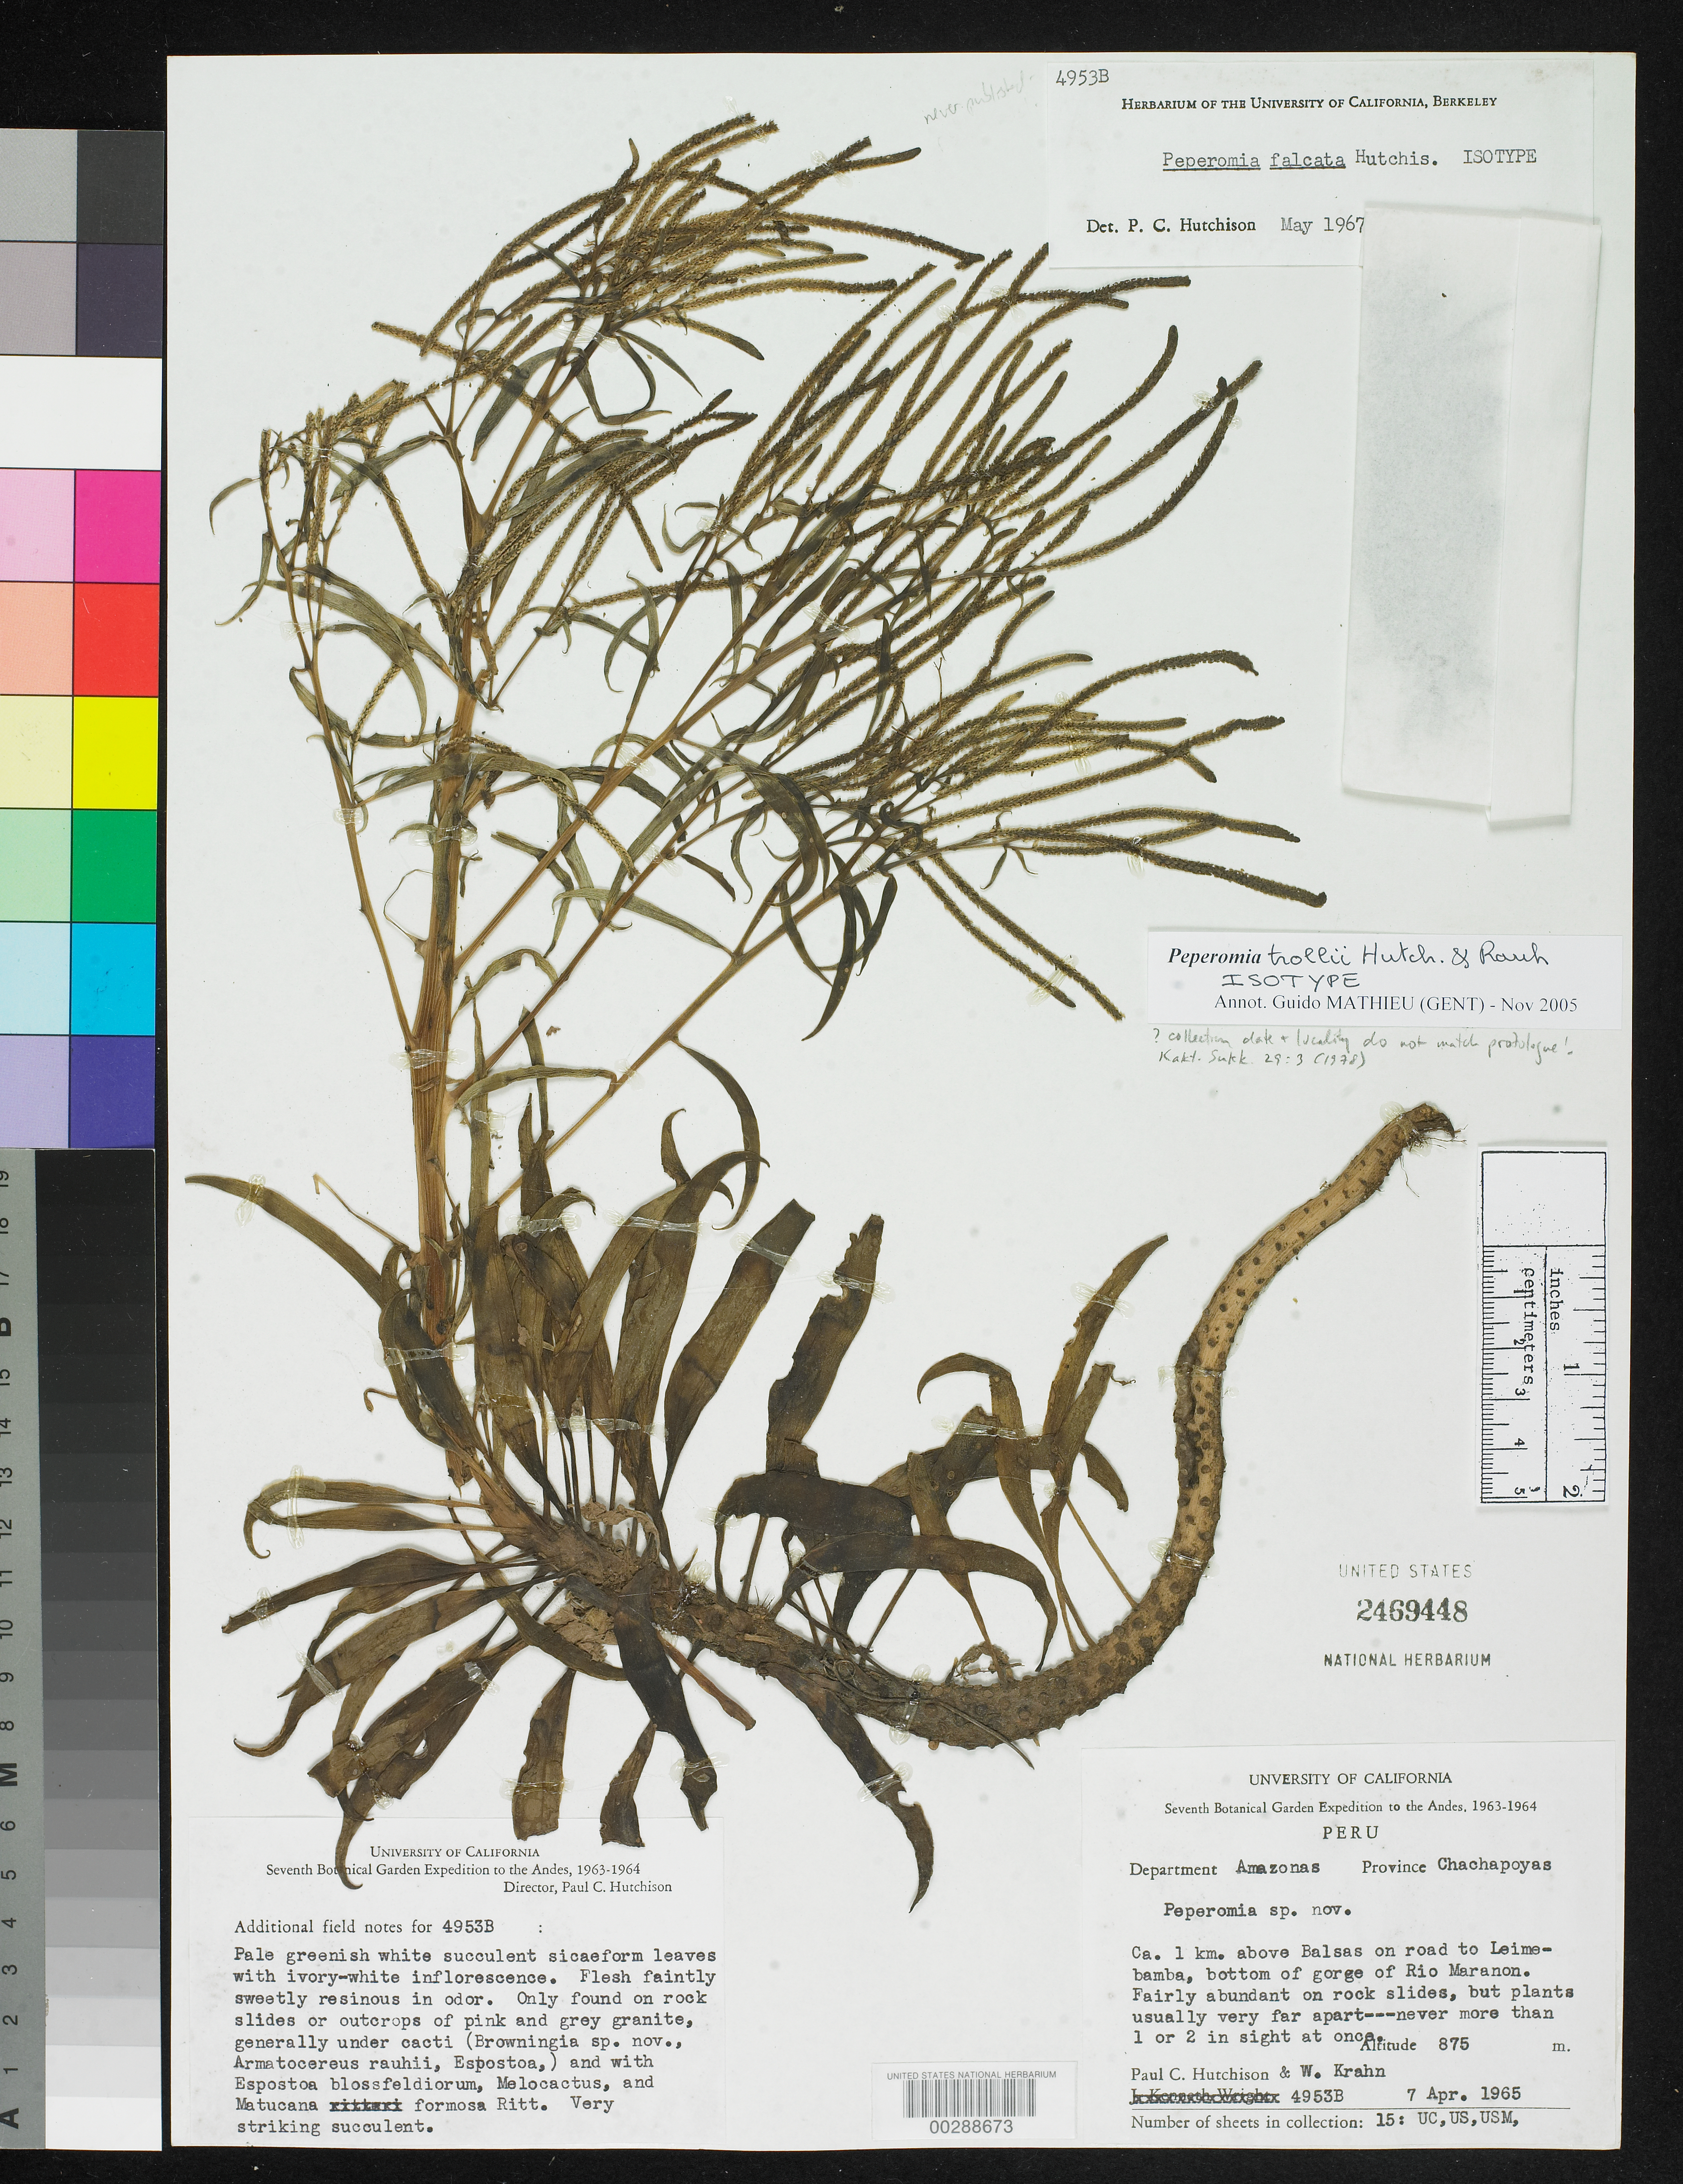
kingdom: Plantae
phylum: Tracheophyta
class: Magnoliopsida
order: Piperales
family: Piperaceae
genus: Peperomia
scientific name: Peperomia trollii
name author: Hutchison & Rauh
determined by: Mathieu, Guido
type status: Possible Isotype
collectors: P. C. Hutchison & W. Krahn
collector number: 4953B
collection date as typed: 07 Apr 1965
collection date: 1965-04-07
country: Peru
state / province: Amazonas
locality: Dept. Amazonas; Prov. Chachapoyas. Ca. 1 km above Balsas on road to Leimebamba, bottom of gorge of Rio maranon.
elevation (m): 875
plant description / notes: Holotype at UC.; Protologue [erroneously?] cites holotype with collection date of "7. 4. 1964" (and elev. 750-850 m) whereas this specimen is dated "7 Apr. 1965" (and elev. 875 m).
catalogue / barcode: US 2469448